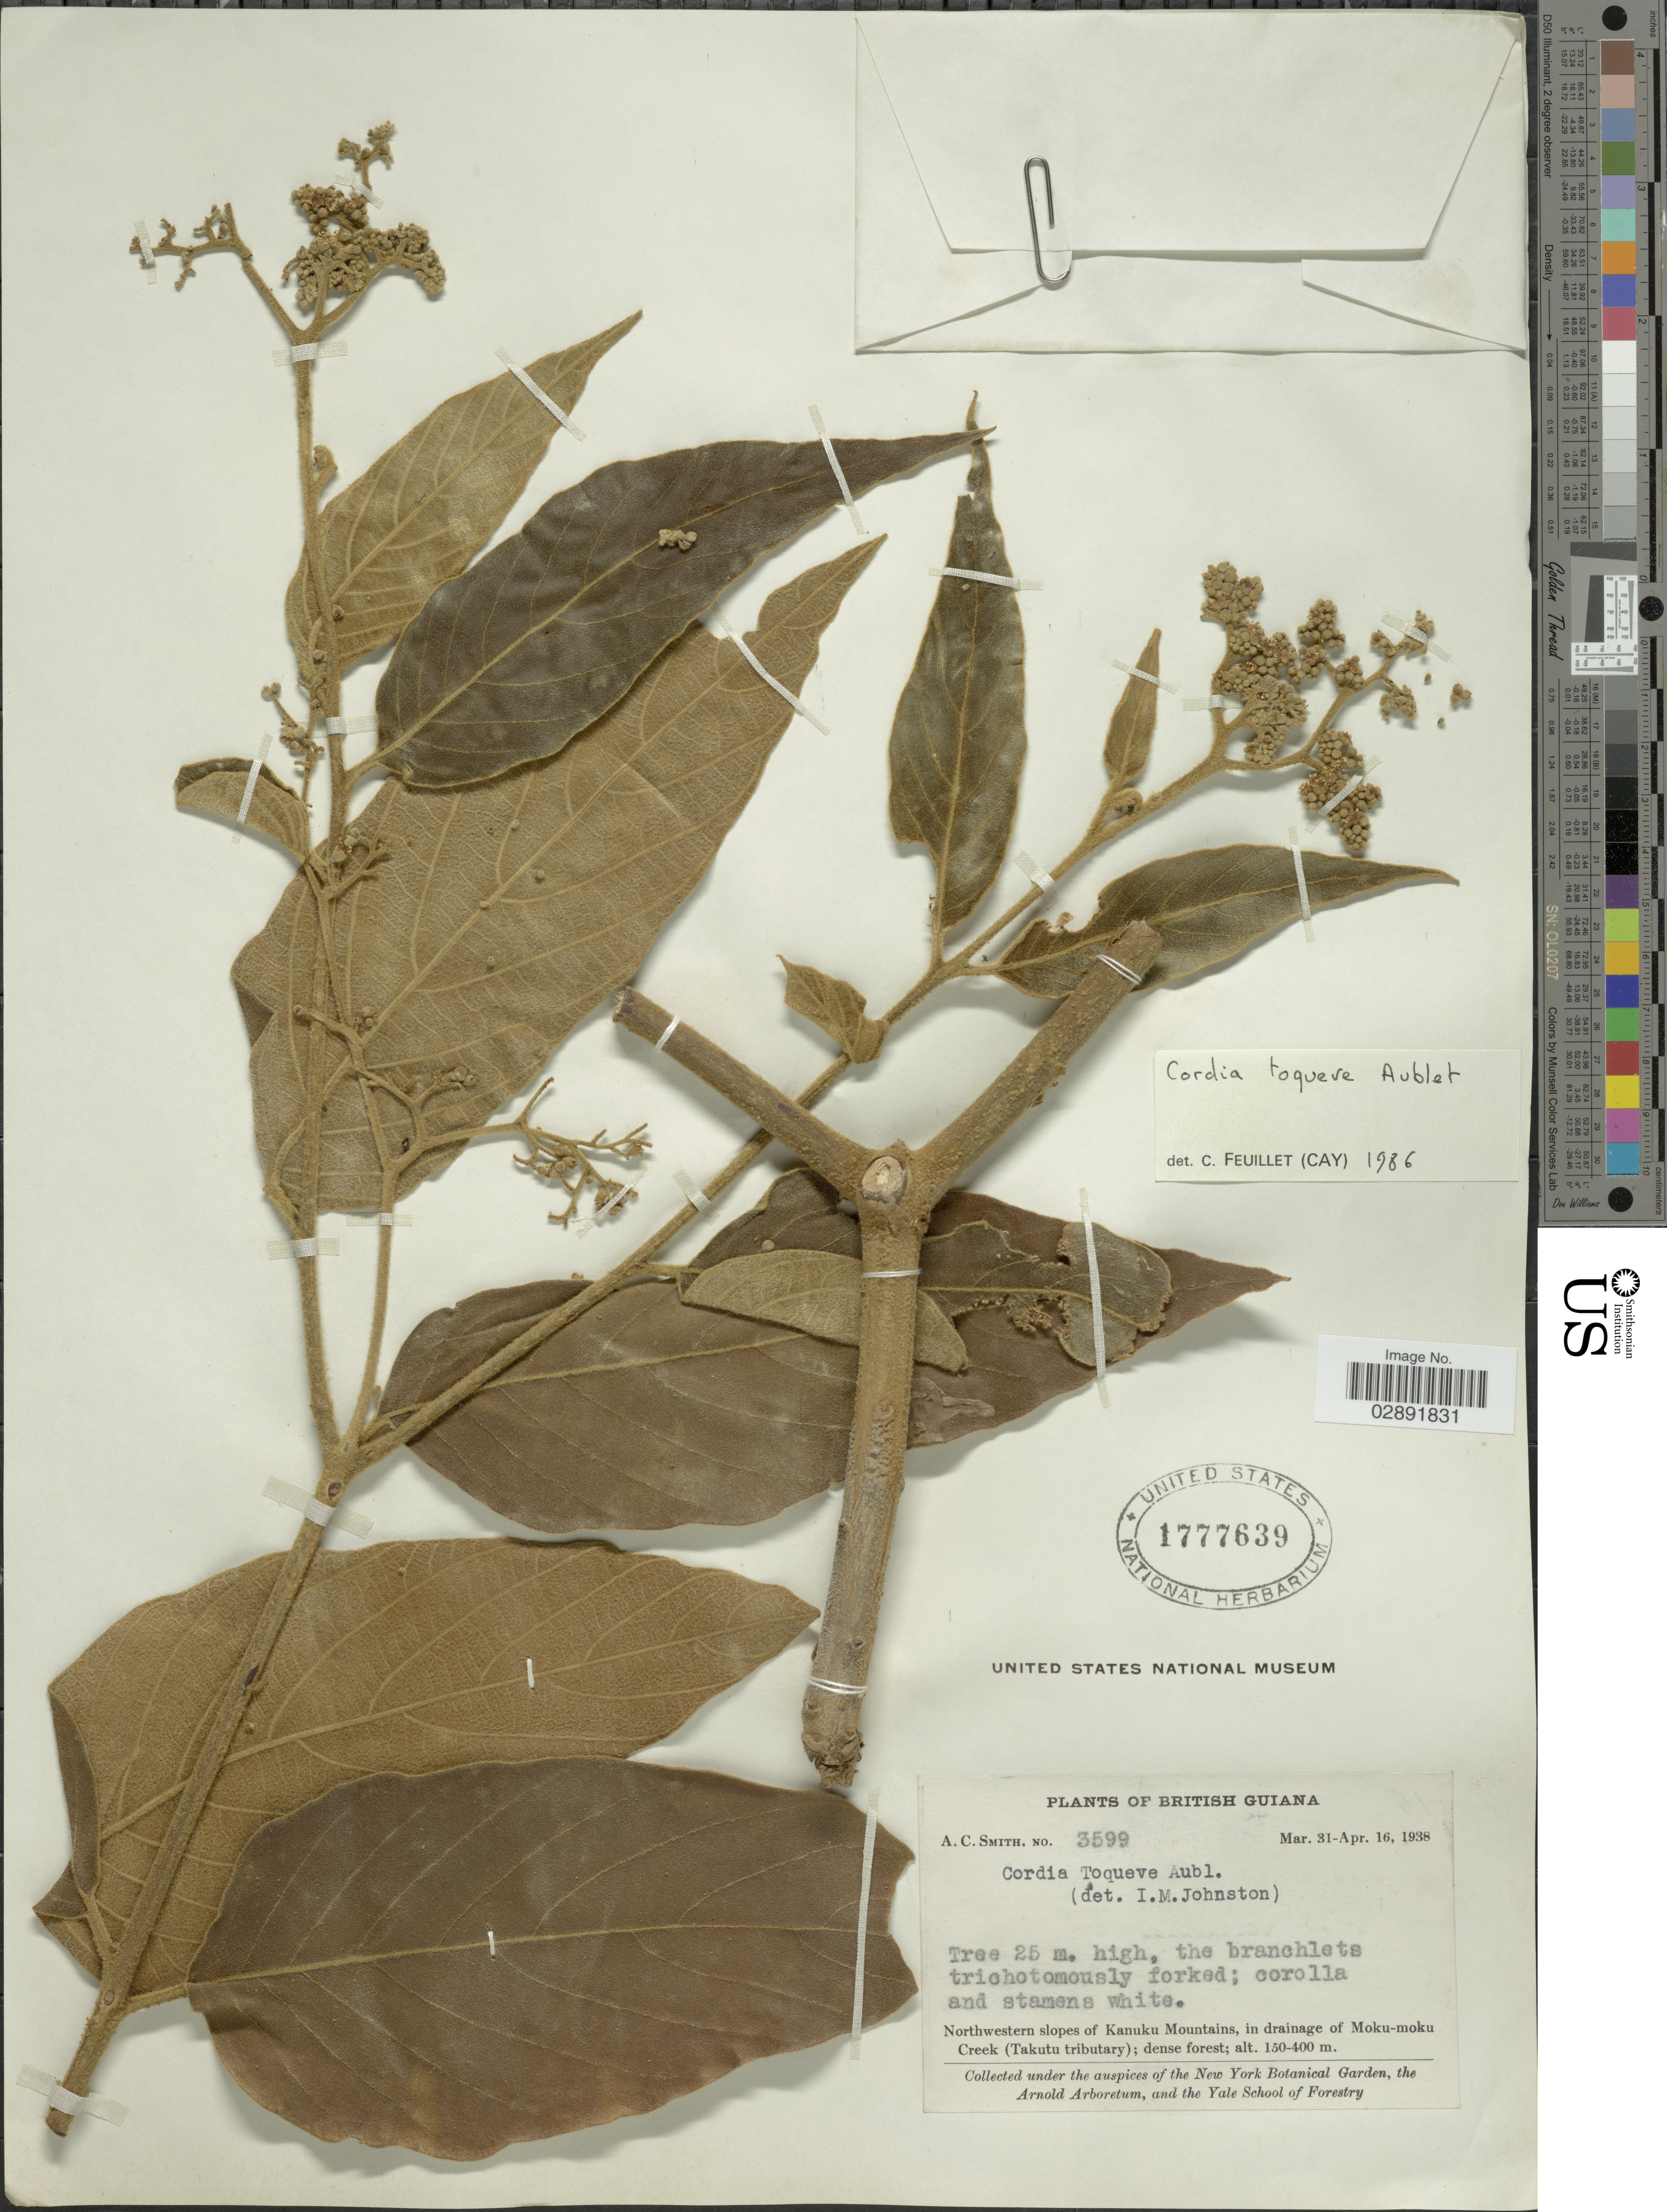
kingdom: Plantae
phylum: Tracheophyta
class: Magnoliopsida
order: Boraginales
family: Cordiaceae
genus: Cordia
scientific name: Cordia toqueve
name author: Aubl.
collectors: A. C. Smith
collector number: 3599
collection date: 1938-03-31/1938-04-16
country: Guyana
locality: British Guiana, Northwestern slopes of Kanuku Mountains, in drainage of Moku-moku Creek (Takutu tributary).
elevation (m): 150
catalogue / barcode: US 1777639